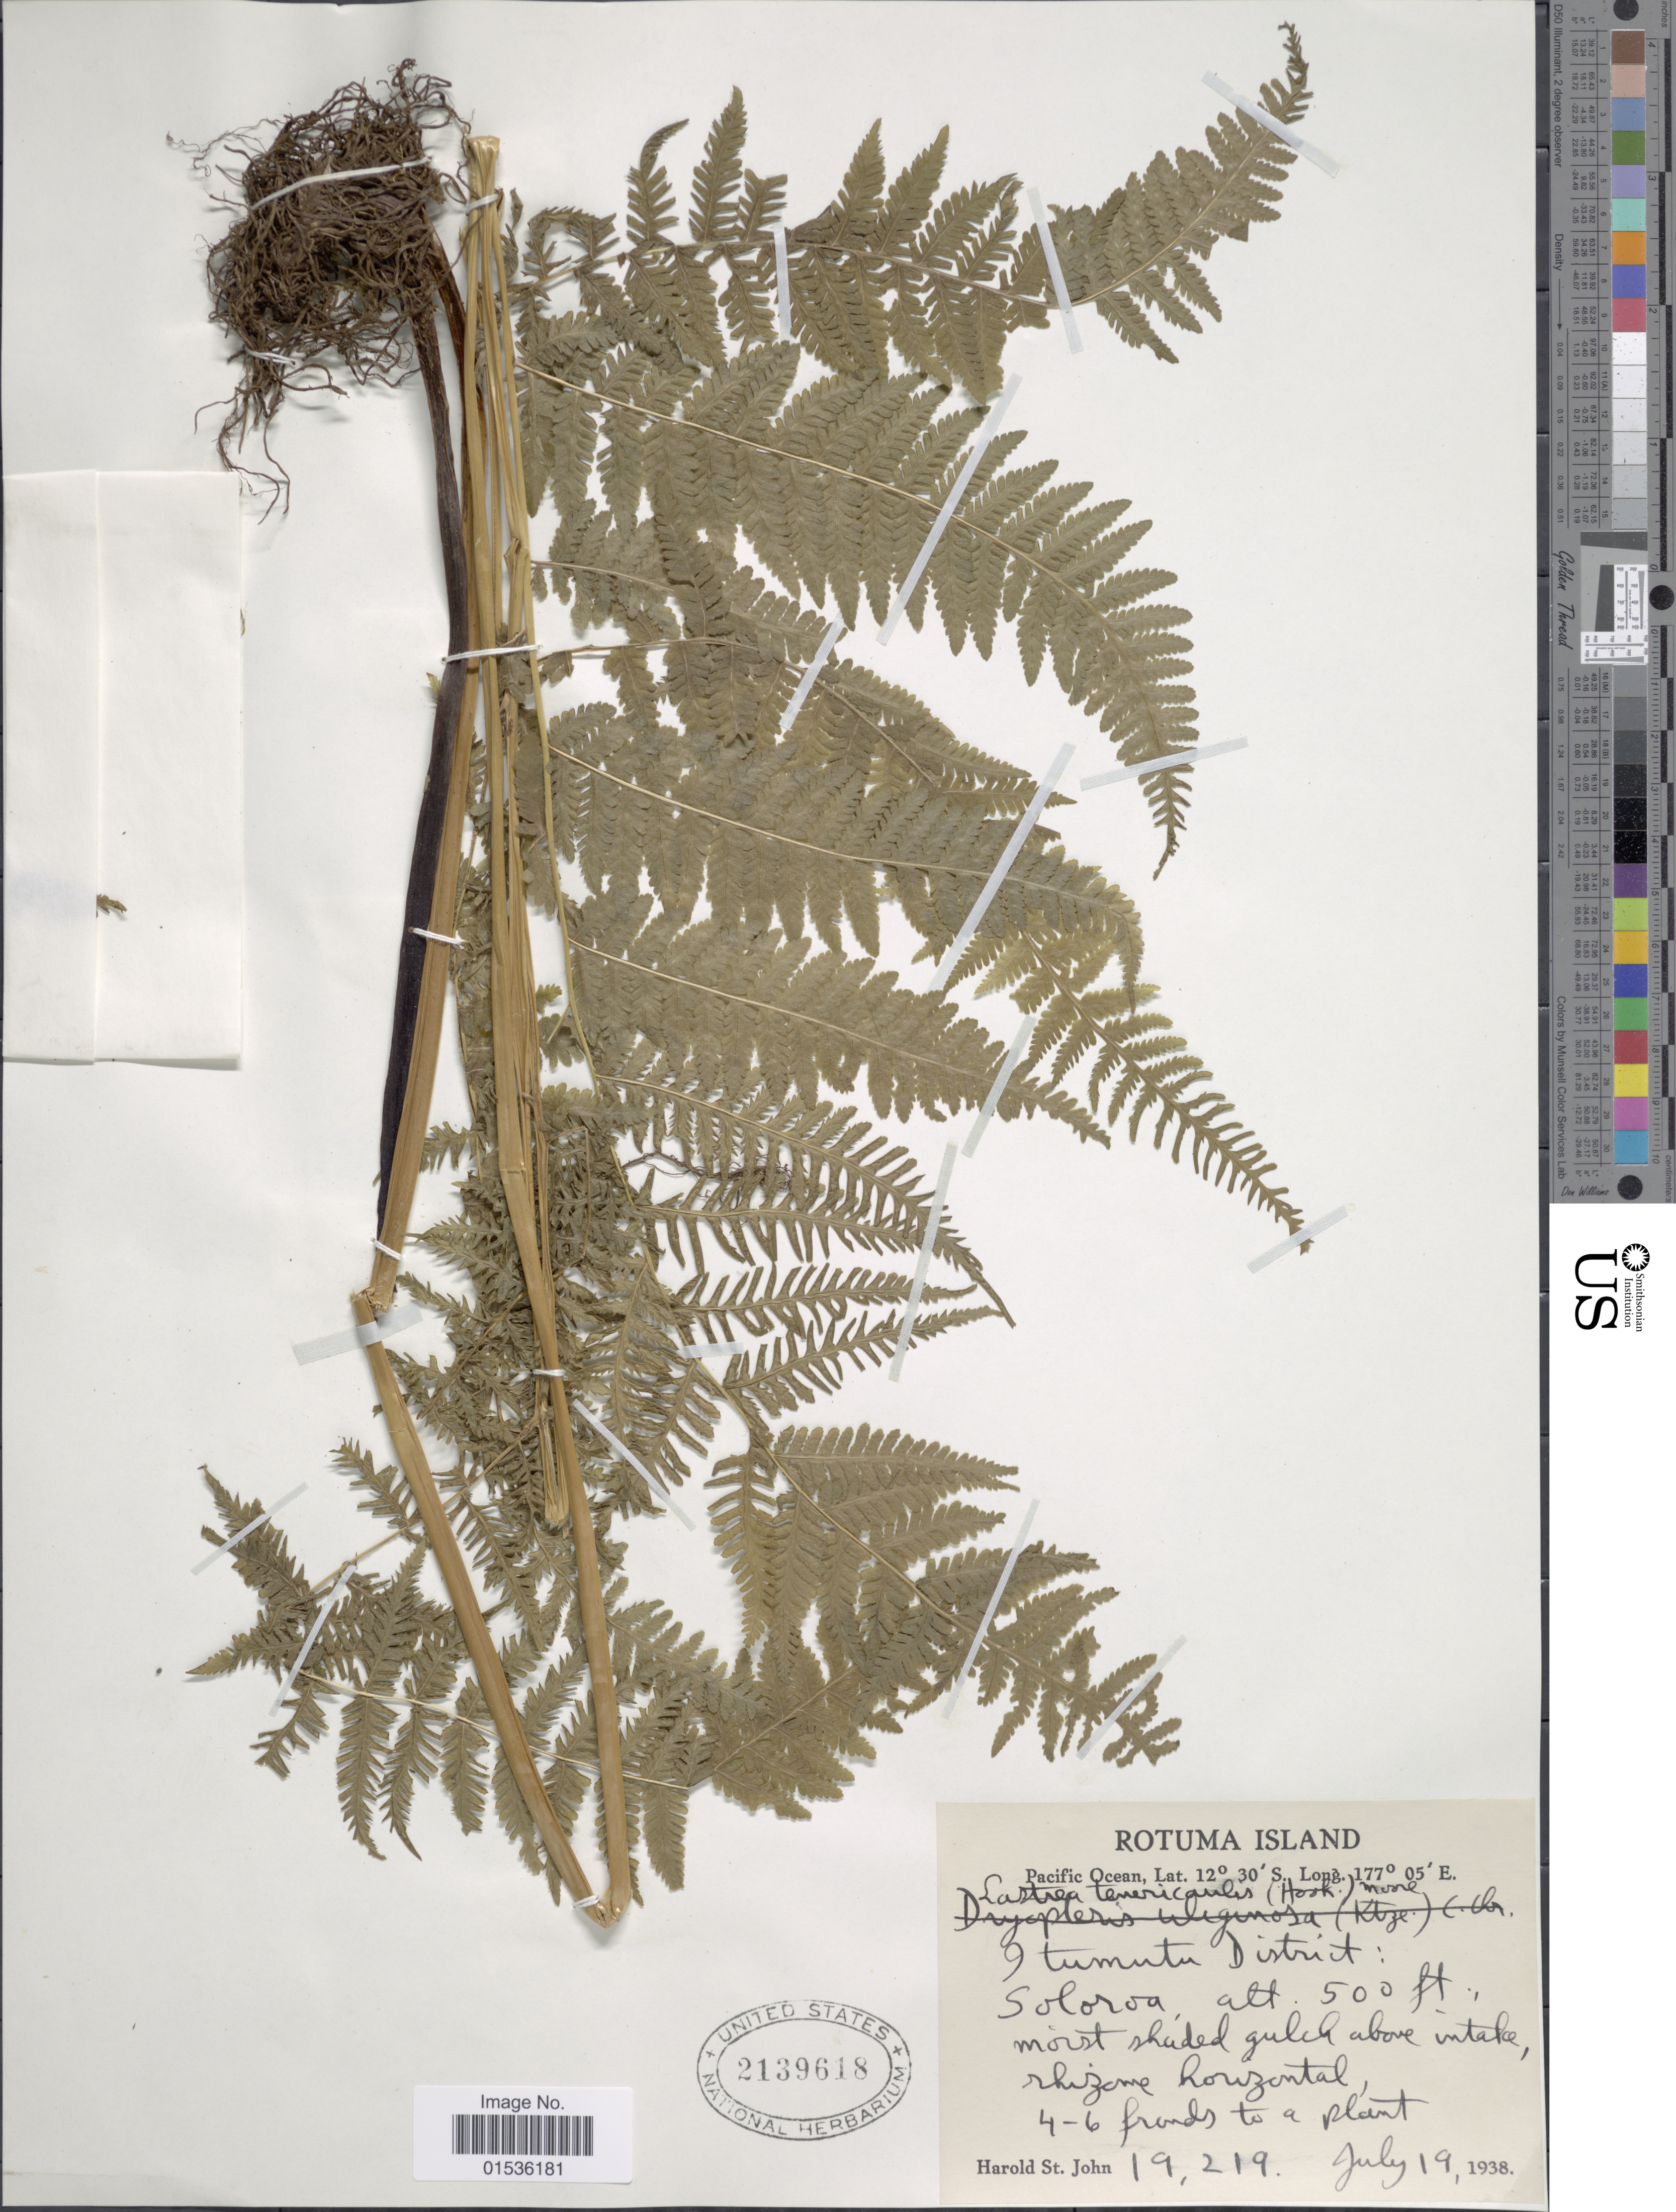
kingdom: Plantae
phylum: Tracheophyta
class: Polypodiopsida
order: Polypodiales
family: Thelypteridaceae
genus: Macrothelypteris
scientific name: Macrothelypteris torresiana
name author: (Gaudich.) Ching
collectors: H. St. John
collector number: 19219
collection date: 1938-07-19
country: Fiji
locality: Rotuma Island, Pacific Ocean. 9 tumutu District, Soloroa. [interpreted]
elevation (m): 152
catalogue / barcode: US 2139618